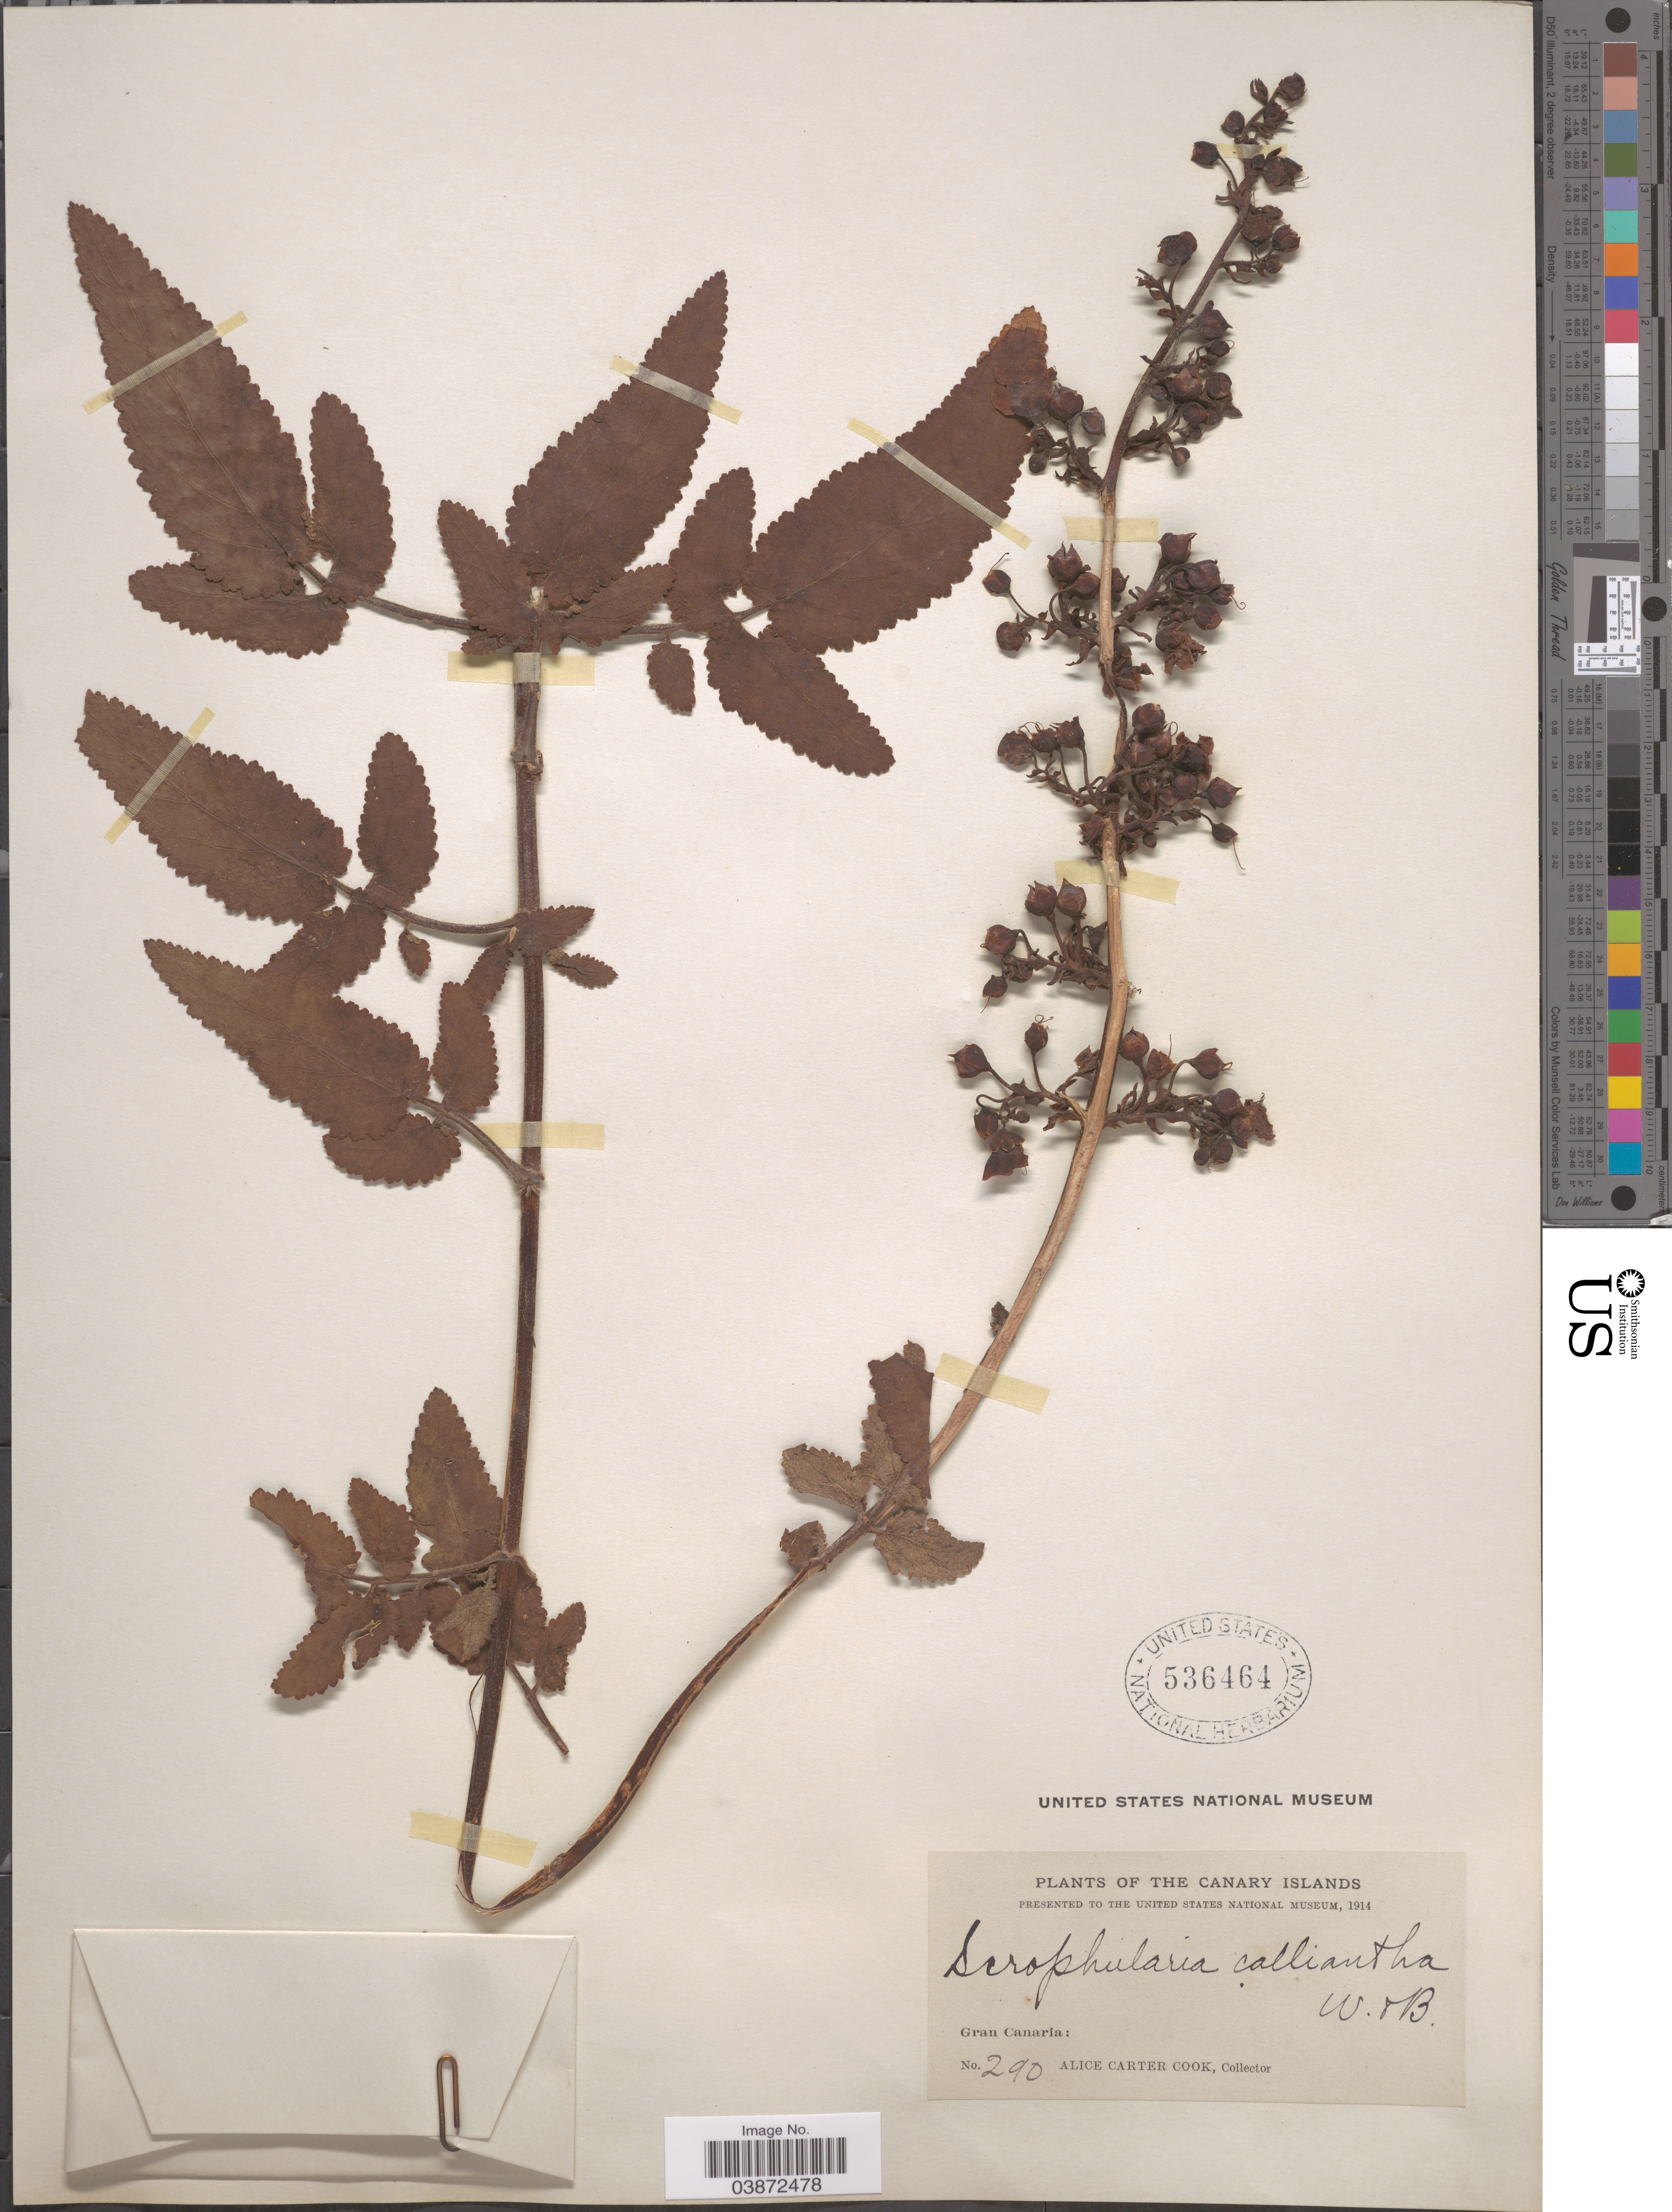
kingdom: Plantae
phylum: Tracheophyta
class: Magnoliopsida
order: Lamiales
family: Scrophulariaceae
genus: Scrophularia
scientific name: Scrophularia calliantha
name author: Webb & Berthel.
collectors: Alice C. Cook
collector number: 290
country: Spain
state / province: Canarias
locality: Canary Islands. Gran Canaria.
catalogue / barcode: US 536464